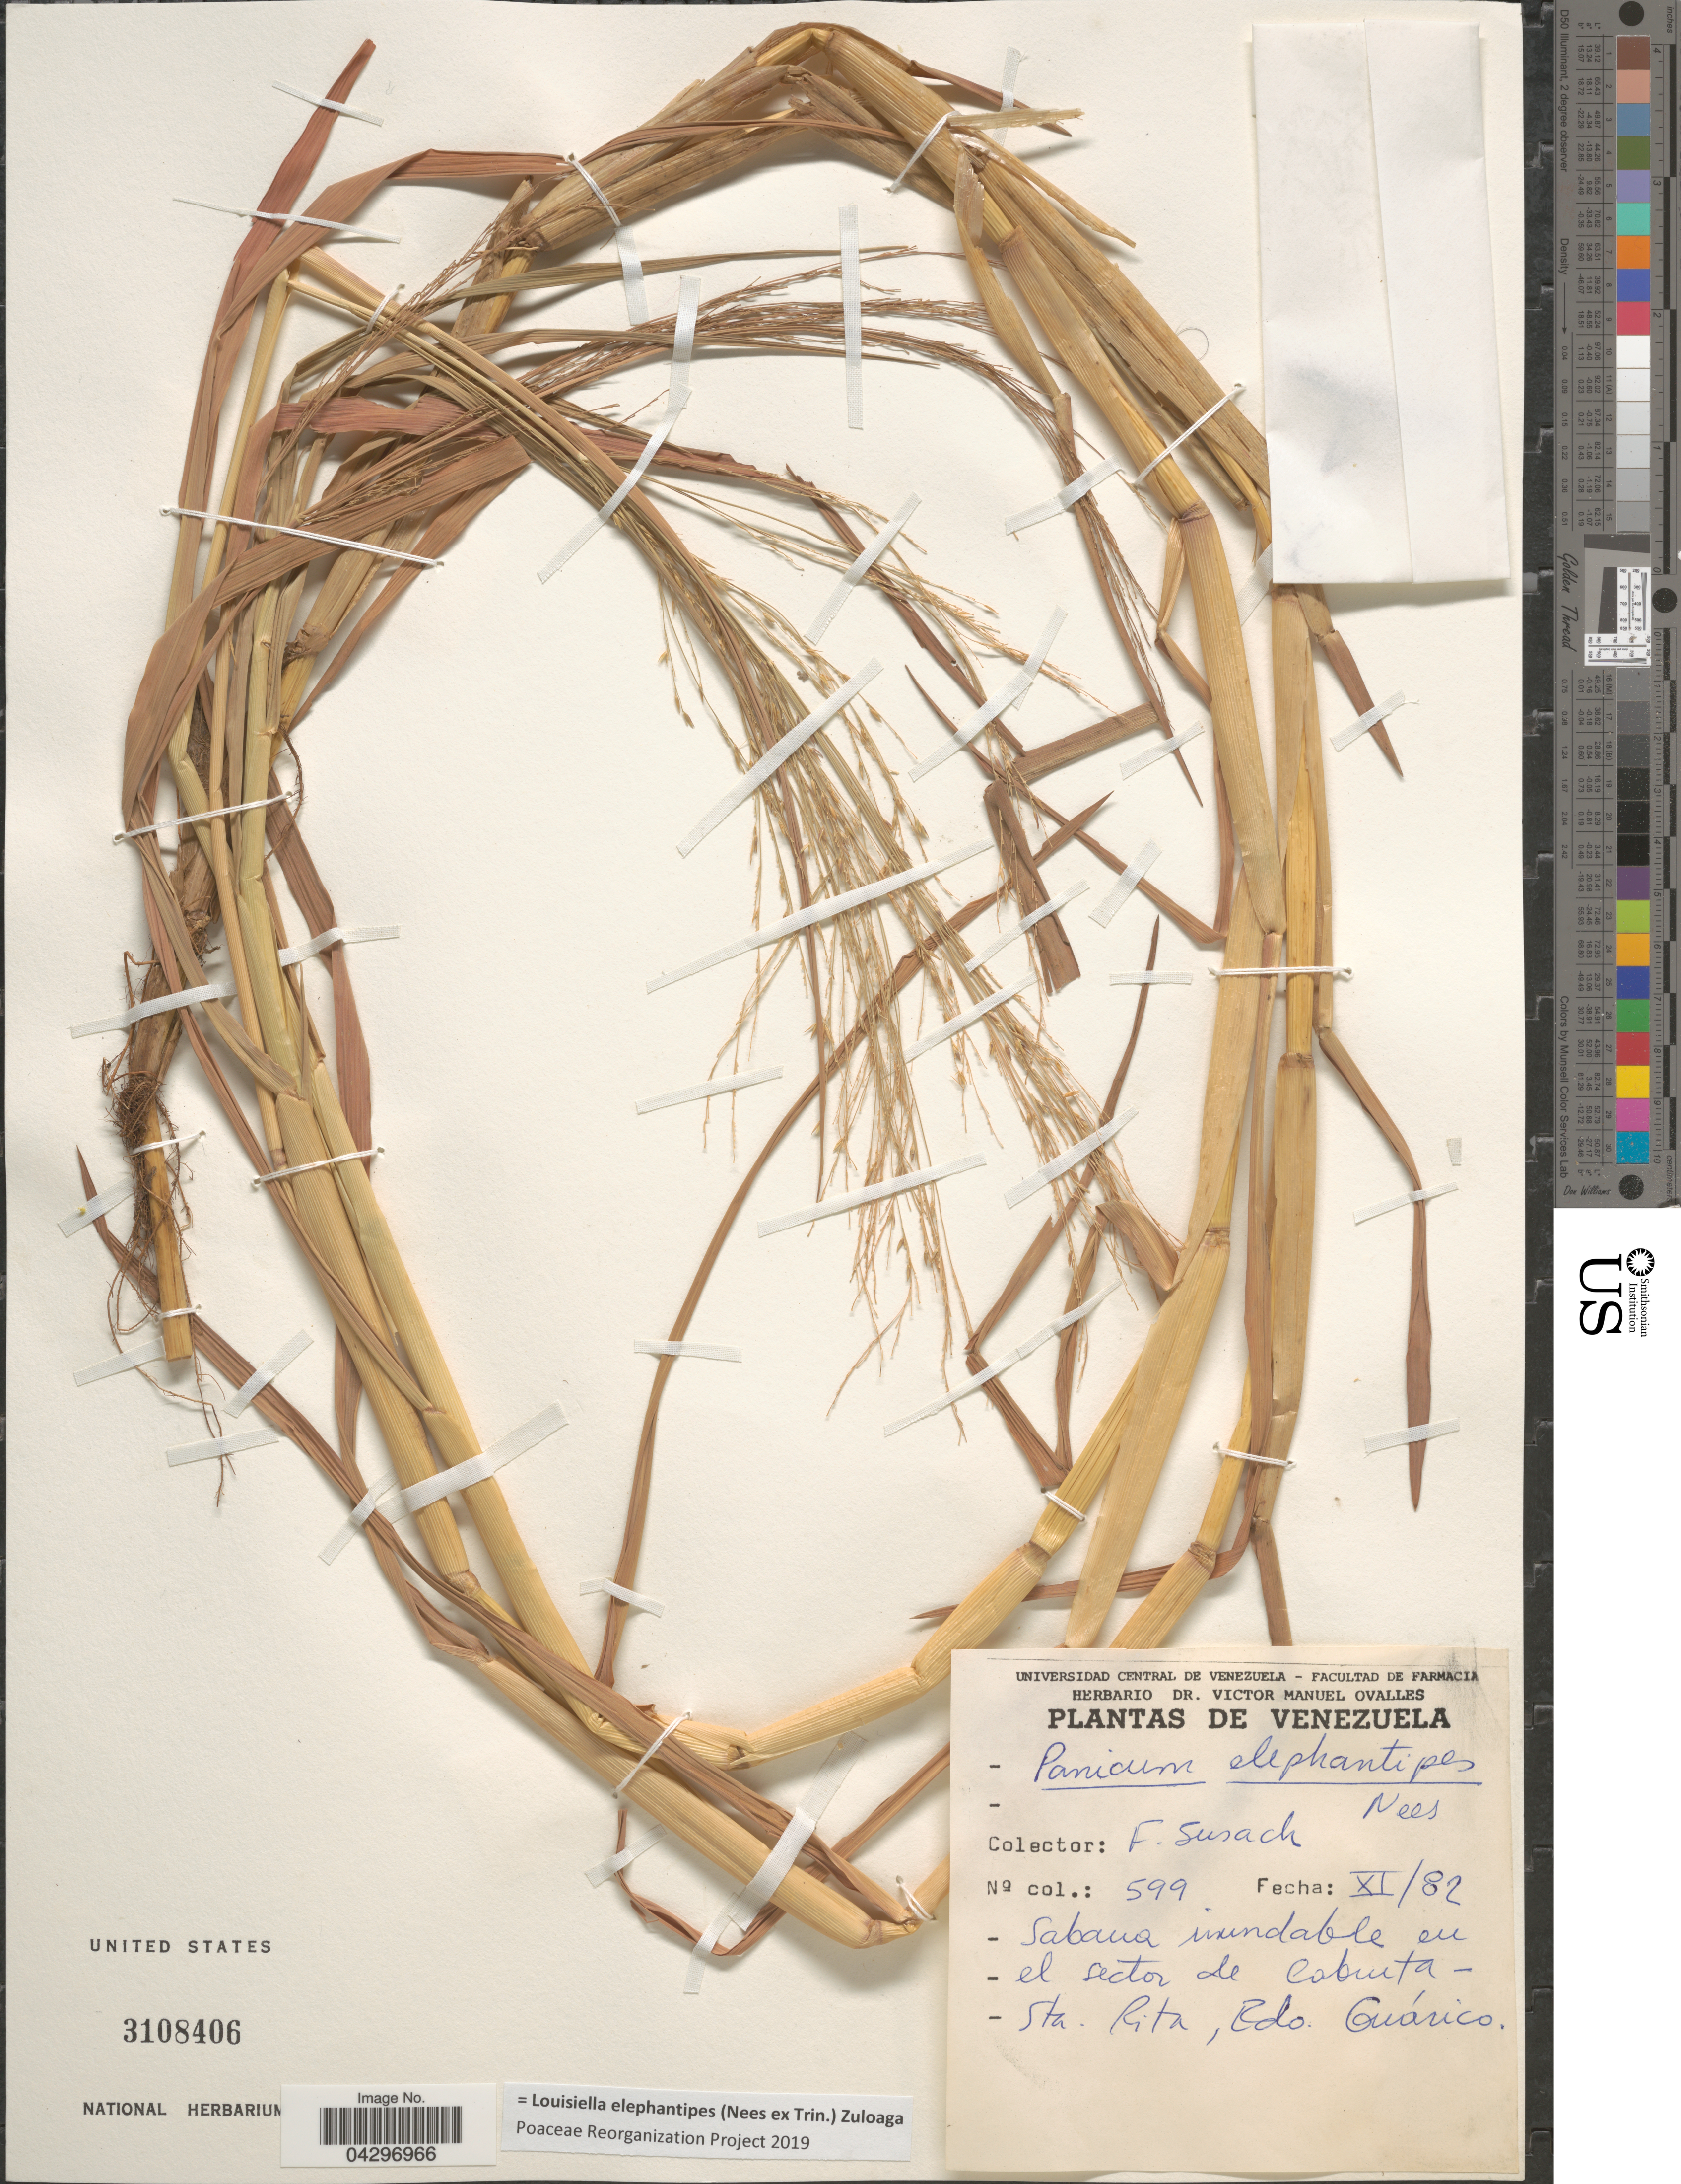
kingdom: Plantae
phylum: Tracheophyta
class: Liliopsida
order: Poales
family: Poaceae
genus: Louisiella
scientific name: Louisiella elephantipes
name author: (Nees ex Trin.) Zuloaga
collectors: F. Susach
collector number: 599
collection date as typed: Transcribed d/m/y: /11/82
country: Venezuela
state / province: Guarico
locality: Sabana inundable en el sector de Cabruta - Sta. Rita.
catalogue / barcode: US 3108406